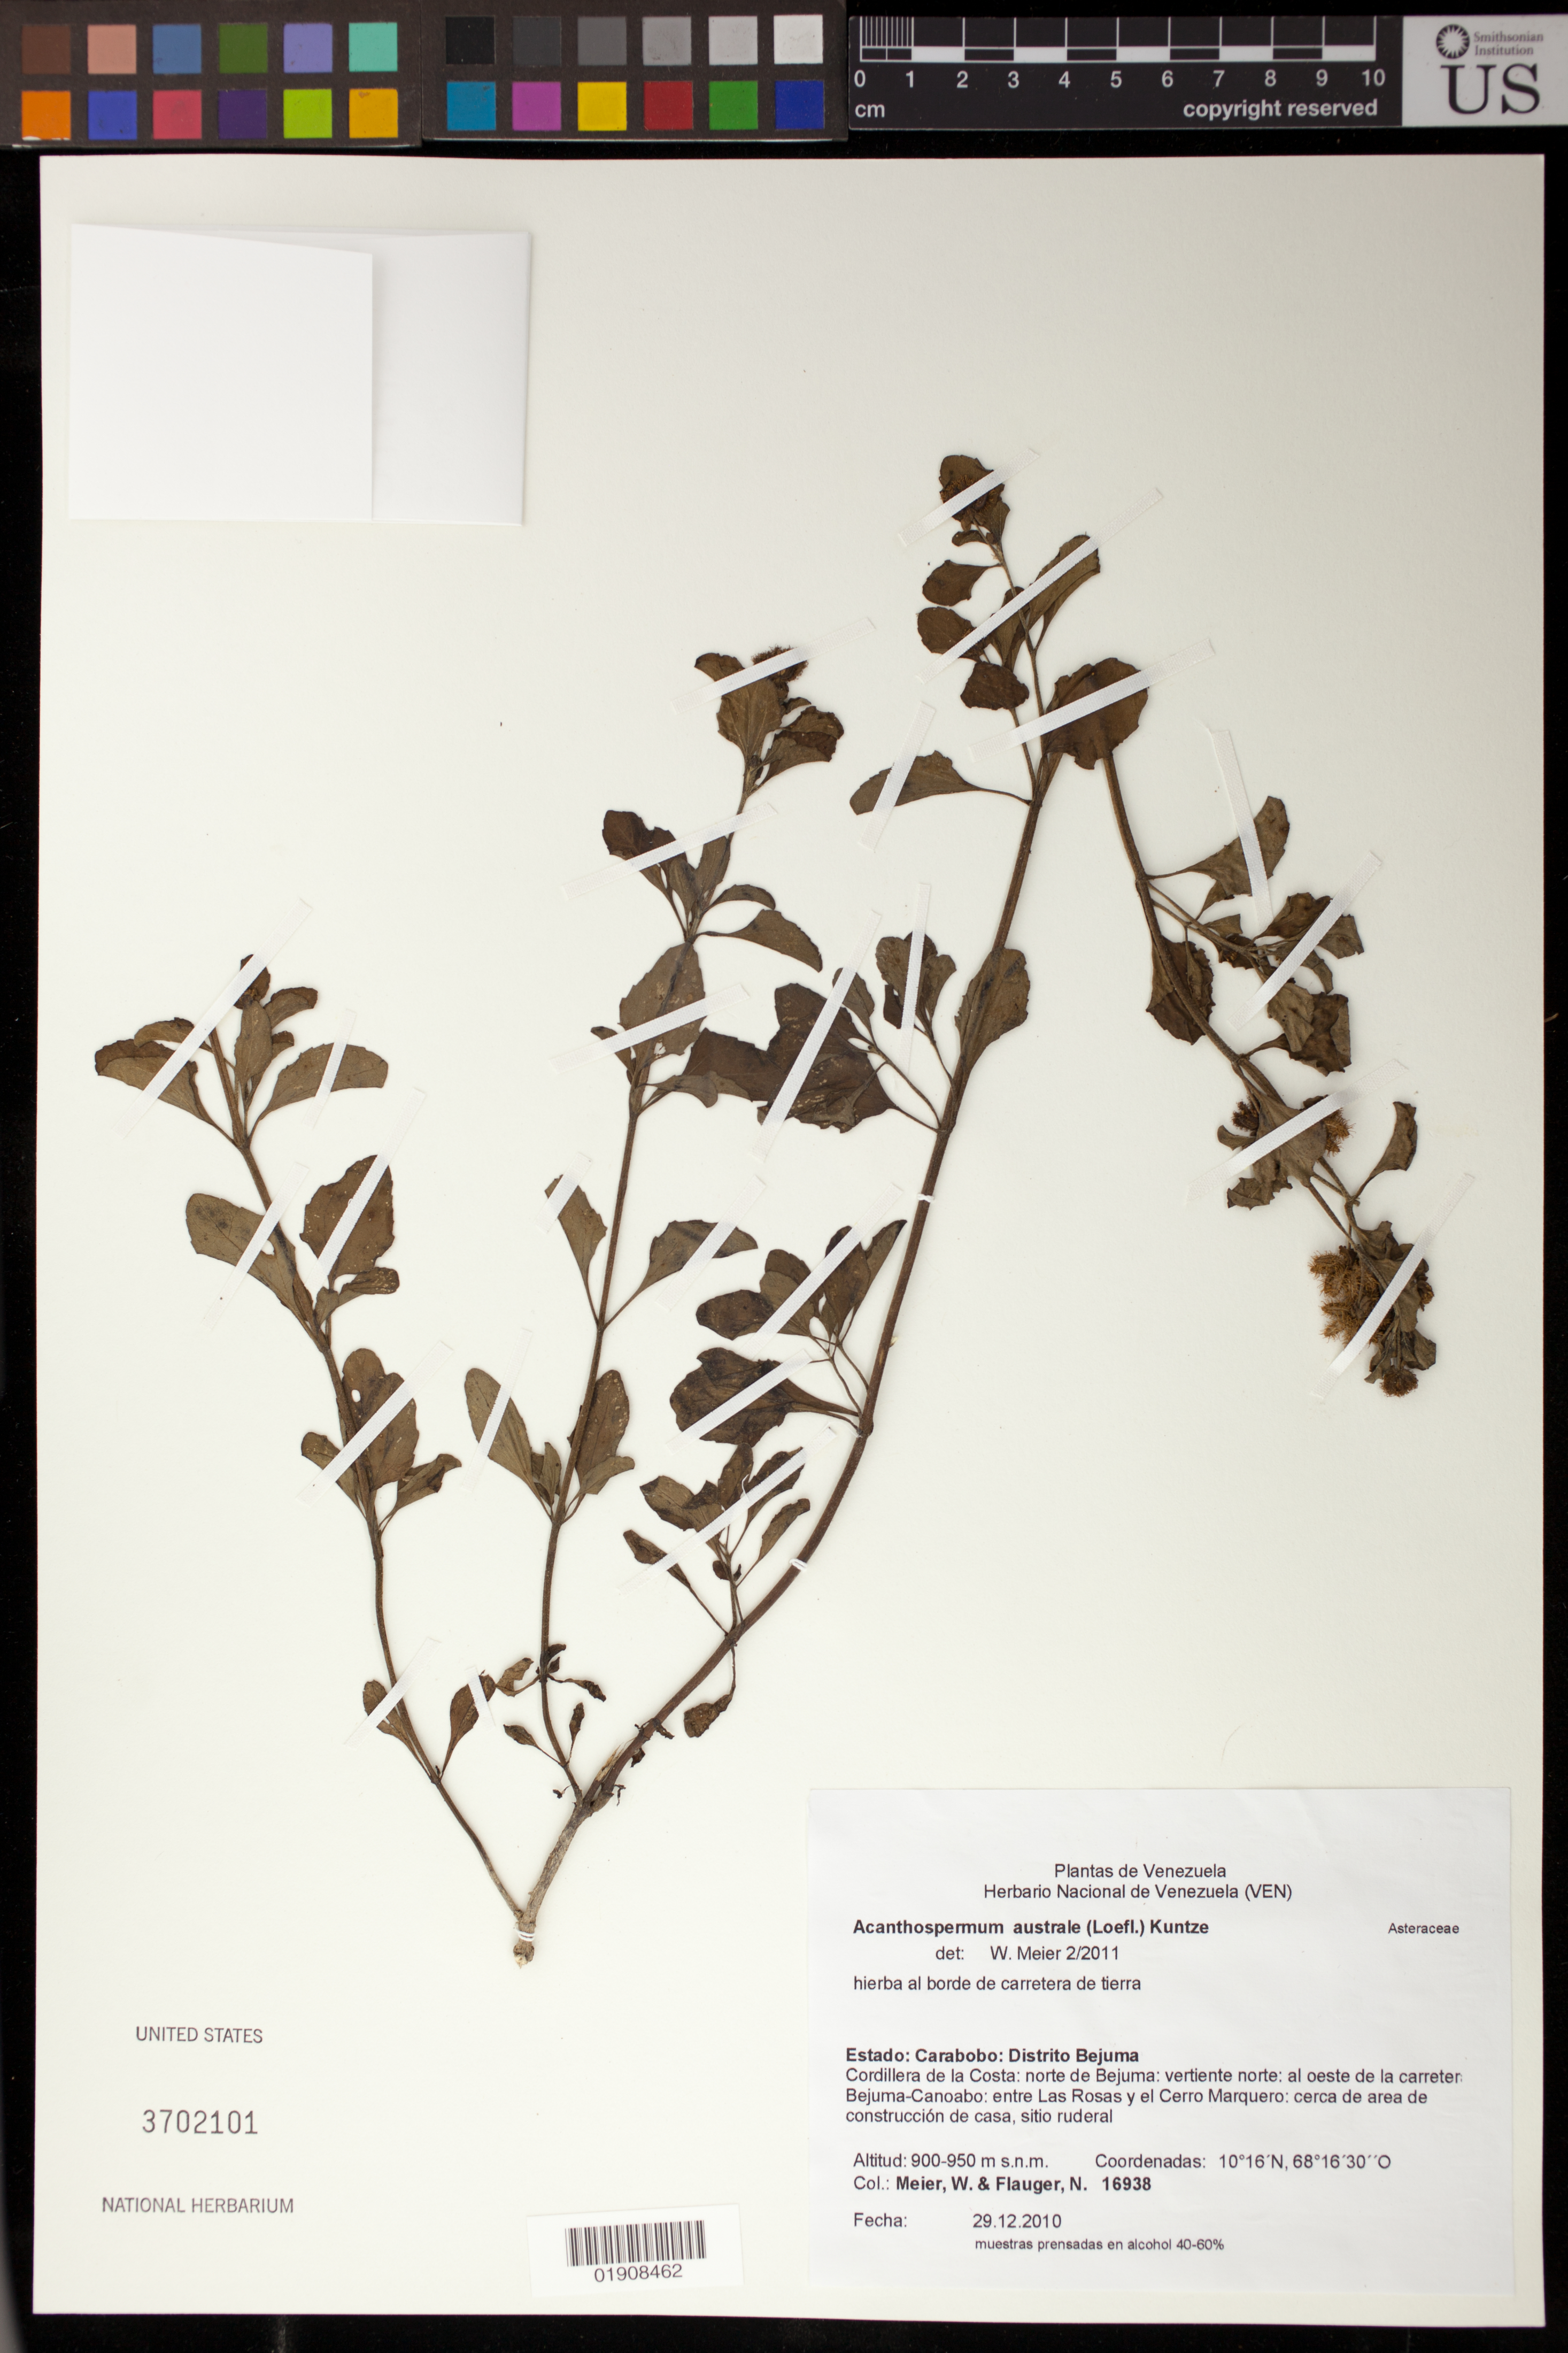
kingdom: Plantae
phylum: Tracheophyta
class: Magnoliopsida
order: Asterales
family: Asteraceae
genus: Acanthospermum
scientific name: Acanthospermum australe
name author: (Loefl.) Kuntze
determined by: Meier, Winfried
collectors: W. Meier & N. Flauger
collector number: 16938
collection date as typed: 29.12.2010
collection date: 2010-12-29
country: Venezuela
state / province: Carabobo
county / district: Bejuma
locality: Distrito Bejuma, Cordillera de la Costa: norte de Bejuma: vertiente norte: al oeste de la carretera Bejuma-Canoabo: entre Las Rosas y el Cerro Marquero: cerca de area de construccion de casa, sitio ruderal.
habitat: Cerca de area de construccion de casa, sitio ruderal.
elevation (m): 900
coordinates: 10 16 N, 68 16 30 O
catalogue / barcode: US 3702101